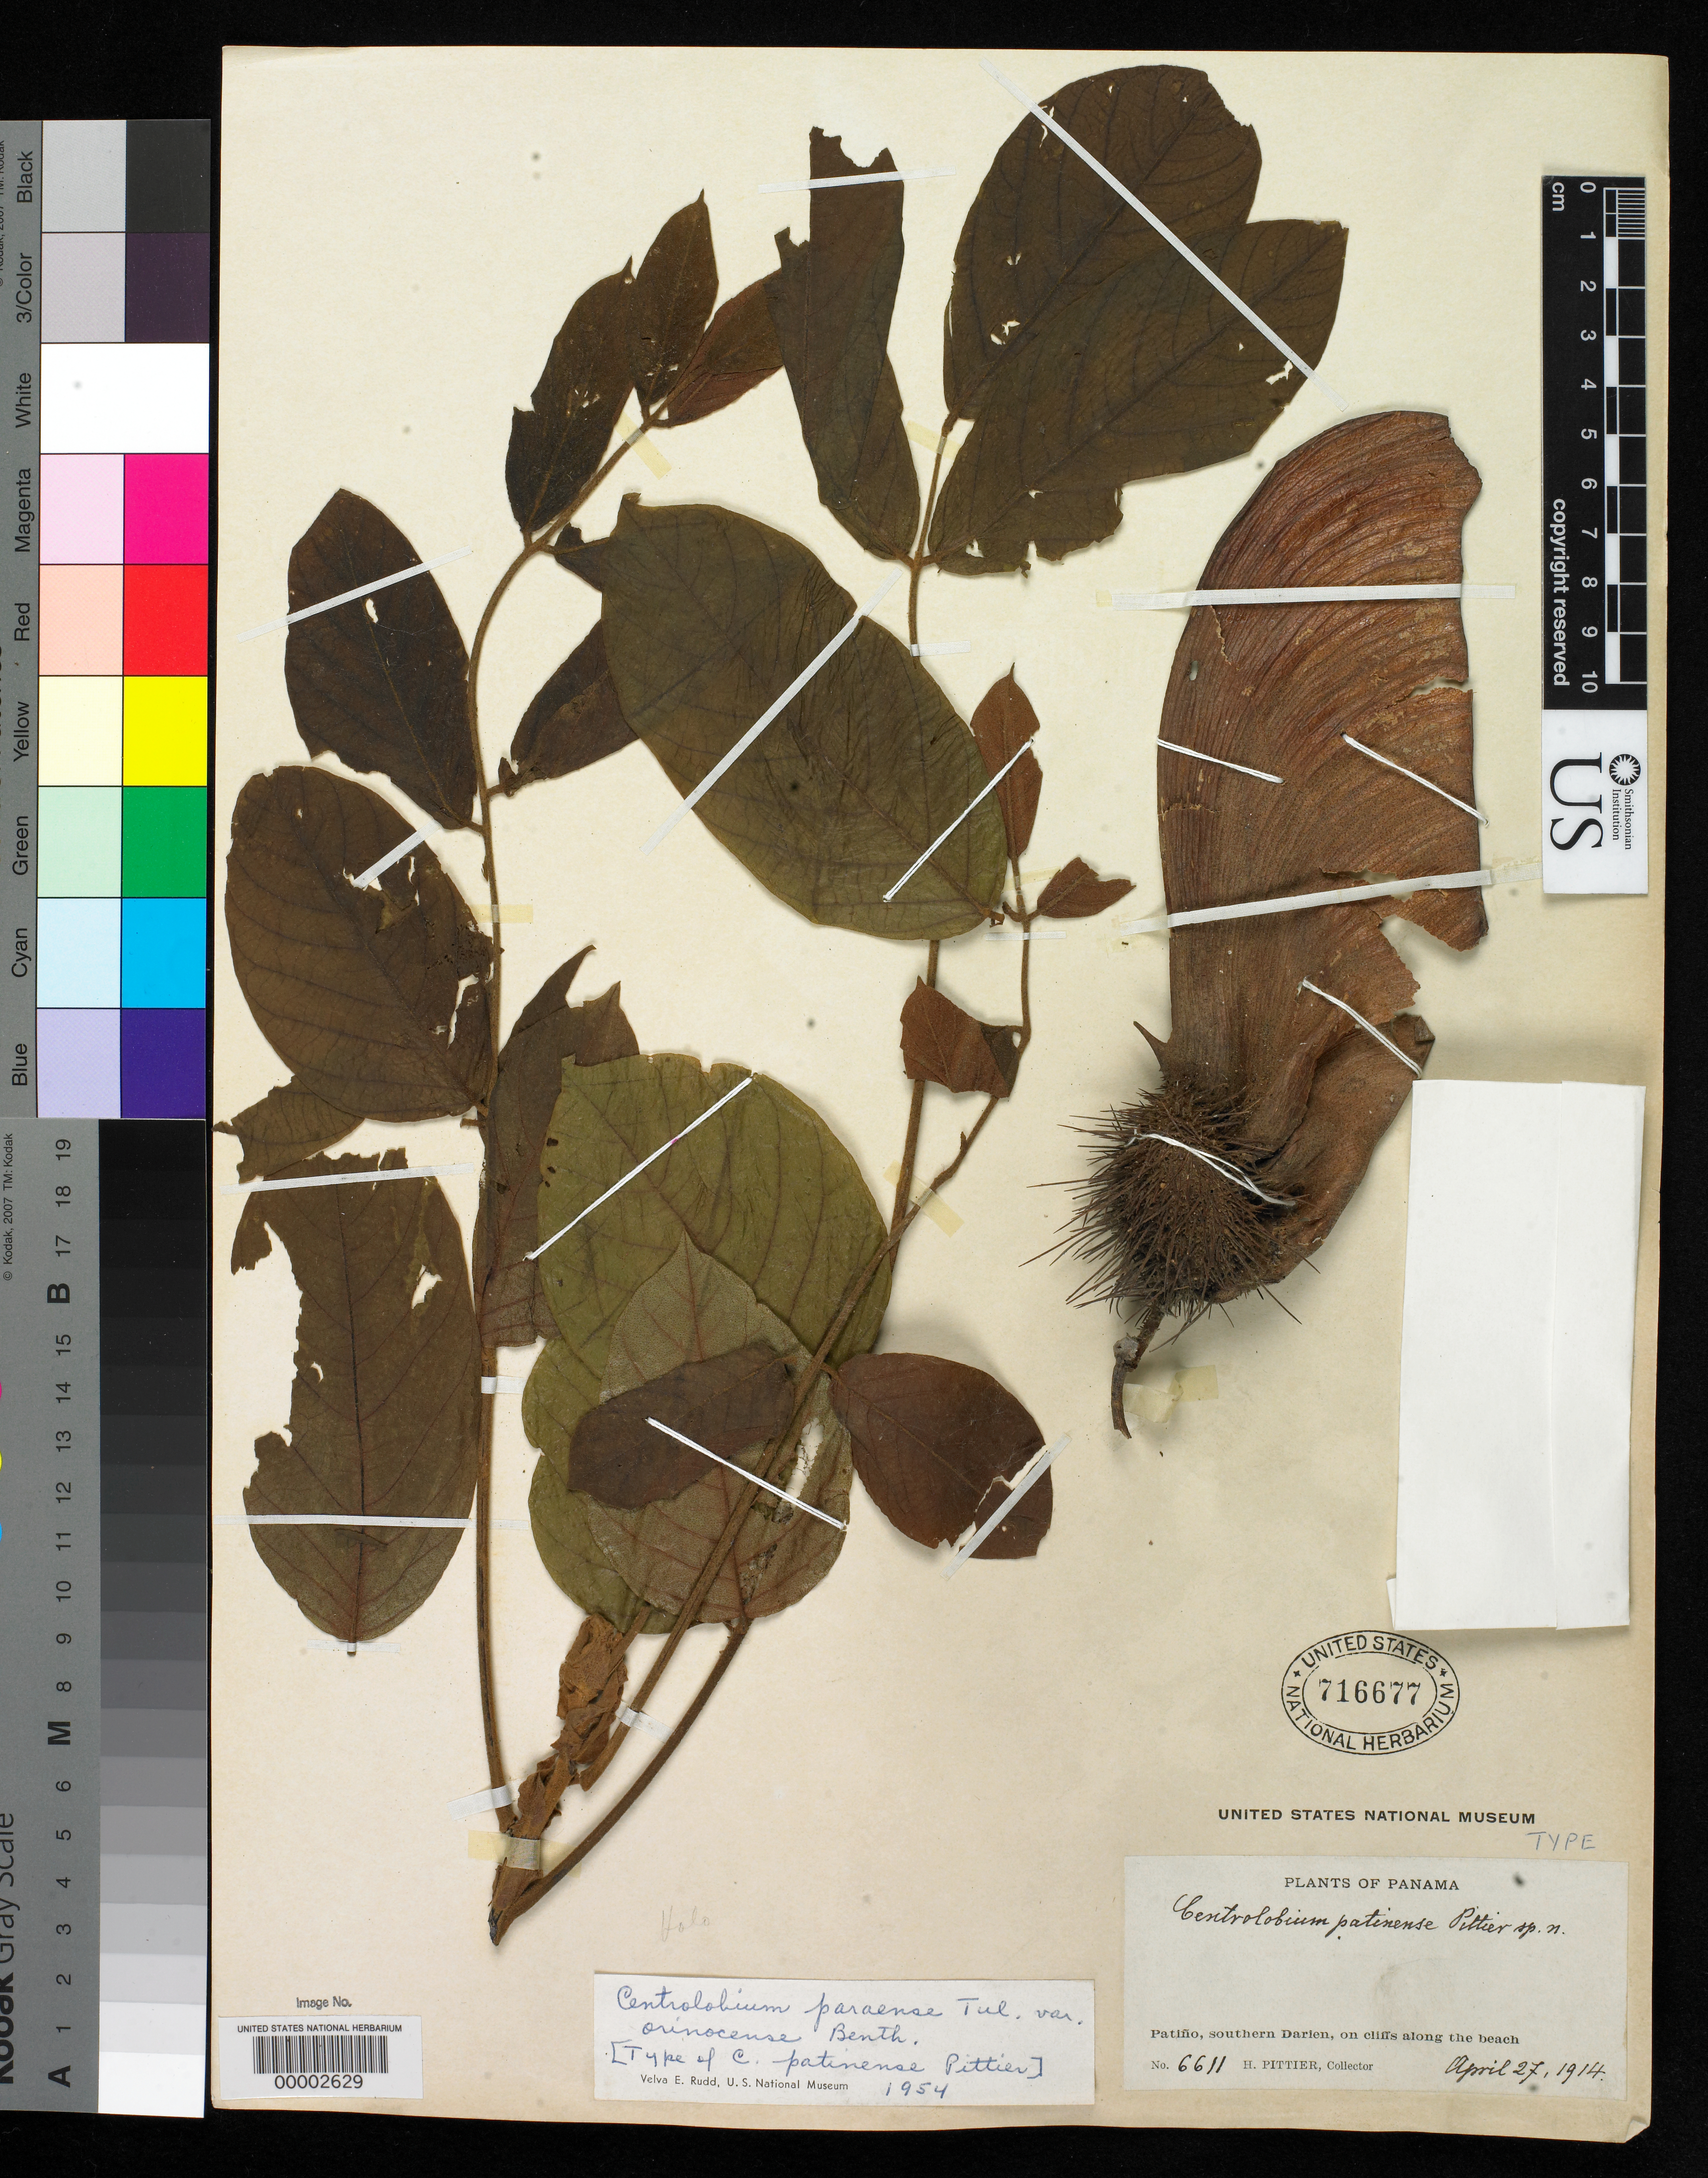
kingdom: Plantae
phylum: Tracheophyta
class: Magnoliopsida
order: Fabales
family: Fabaceae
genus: Centrolobium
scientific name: Centrolobium patinense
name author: Pittier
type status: Holotype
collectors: H. F. Pittier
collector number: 6611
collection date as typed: Jun 1914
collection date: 1914-06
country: Panama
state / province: Darién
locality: Southern Darien, hills at Punta Patino.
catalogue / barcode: US 716677